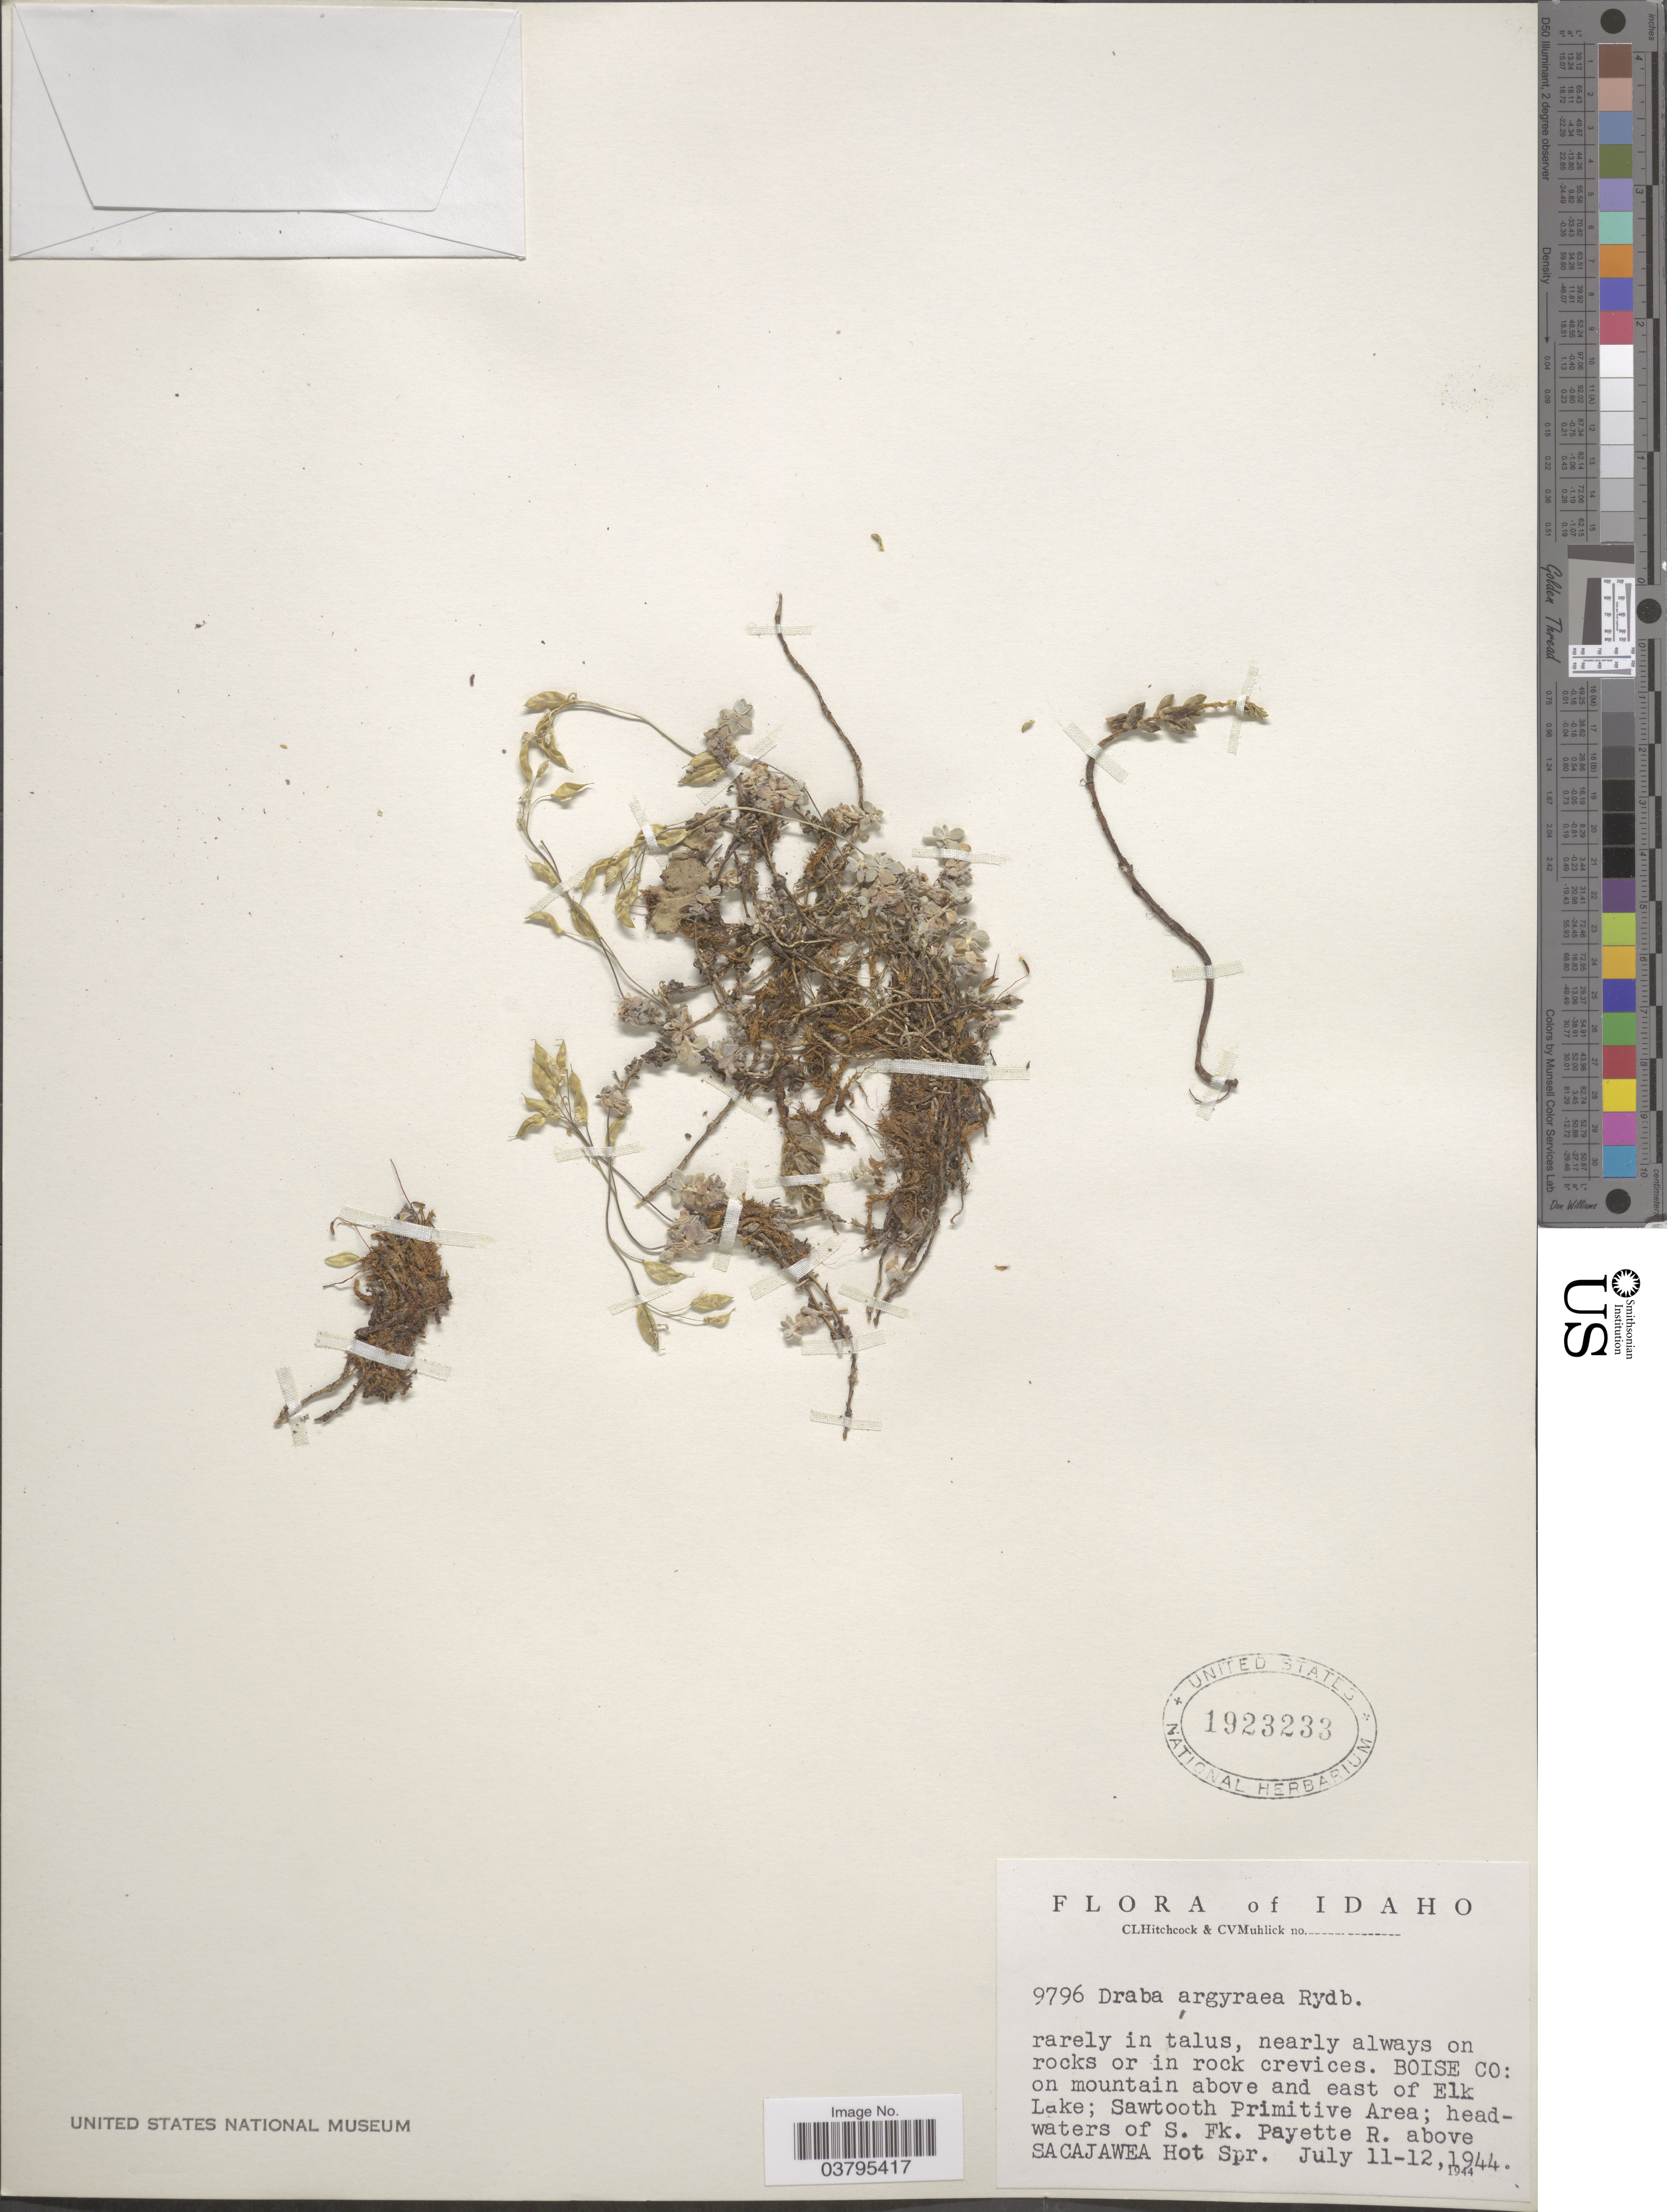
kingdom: Plantae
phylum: Tracheophyta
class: Magnoliopsida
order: Brassicales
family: Brassicaceae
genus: Draba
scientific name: Draba argyrea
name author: Rydb.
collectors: C. L. Hitchcock & C. V. Muhlick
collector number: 9796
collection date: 1944-07-11/1944-07-12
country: United States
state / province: Idaho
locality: Boise Co: on mountain above and east of Elk Lake; Sawtooth Primitive Area; headwaters of S. Fk. Payette R. above Sacajawea Hot Spr.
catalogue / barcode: US 1923233